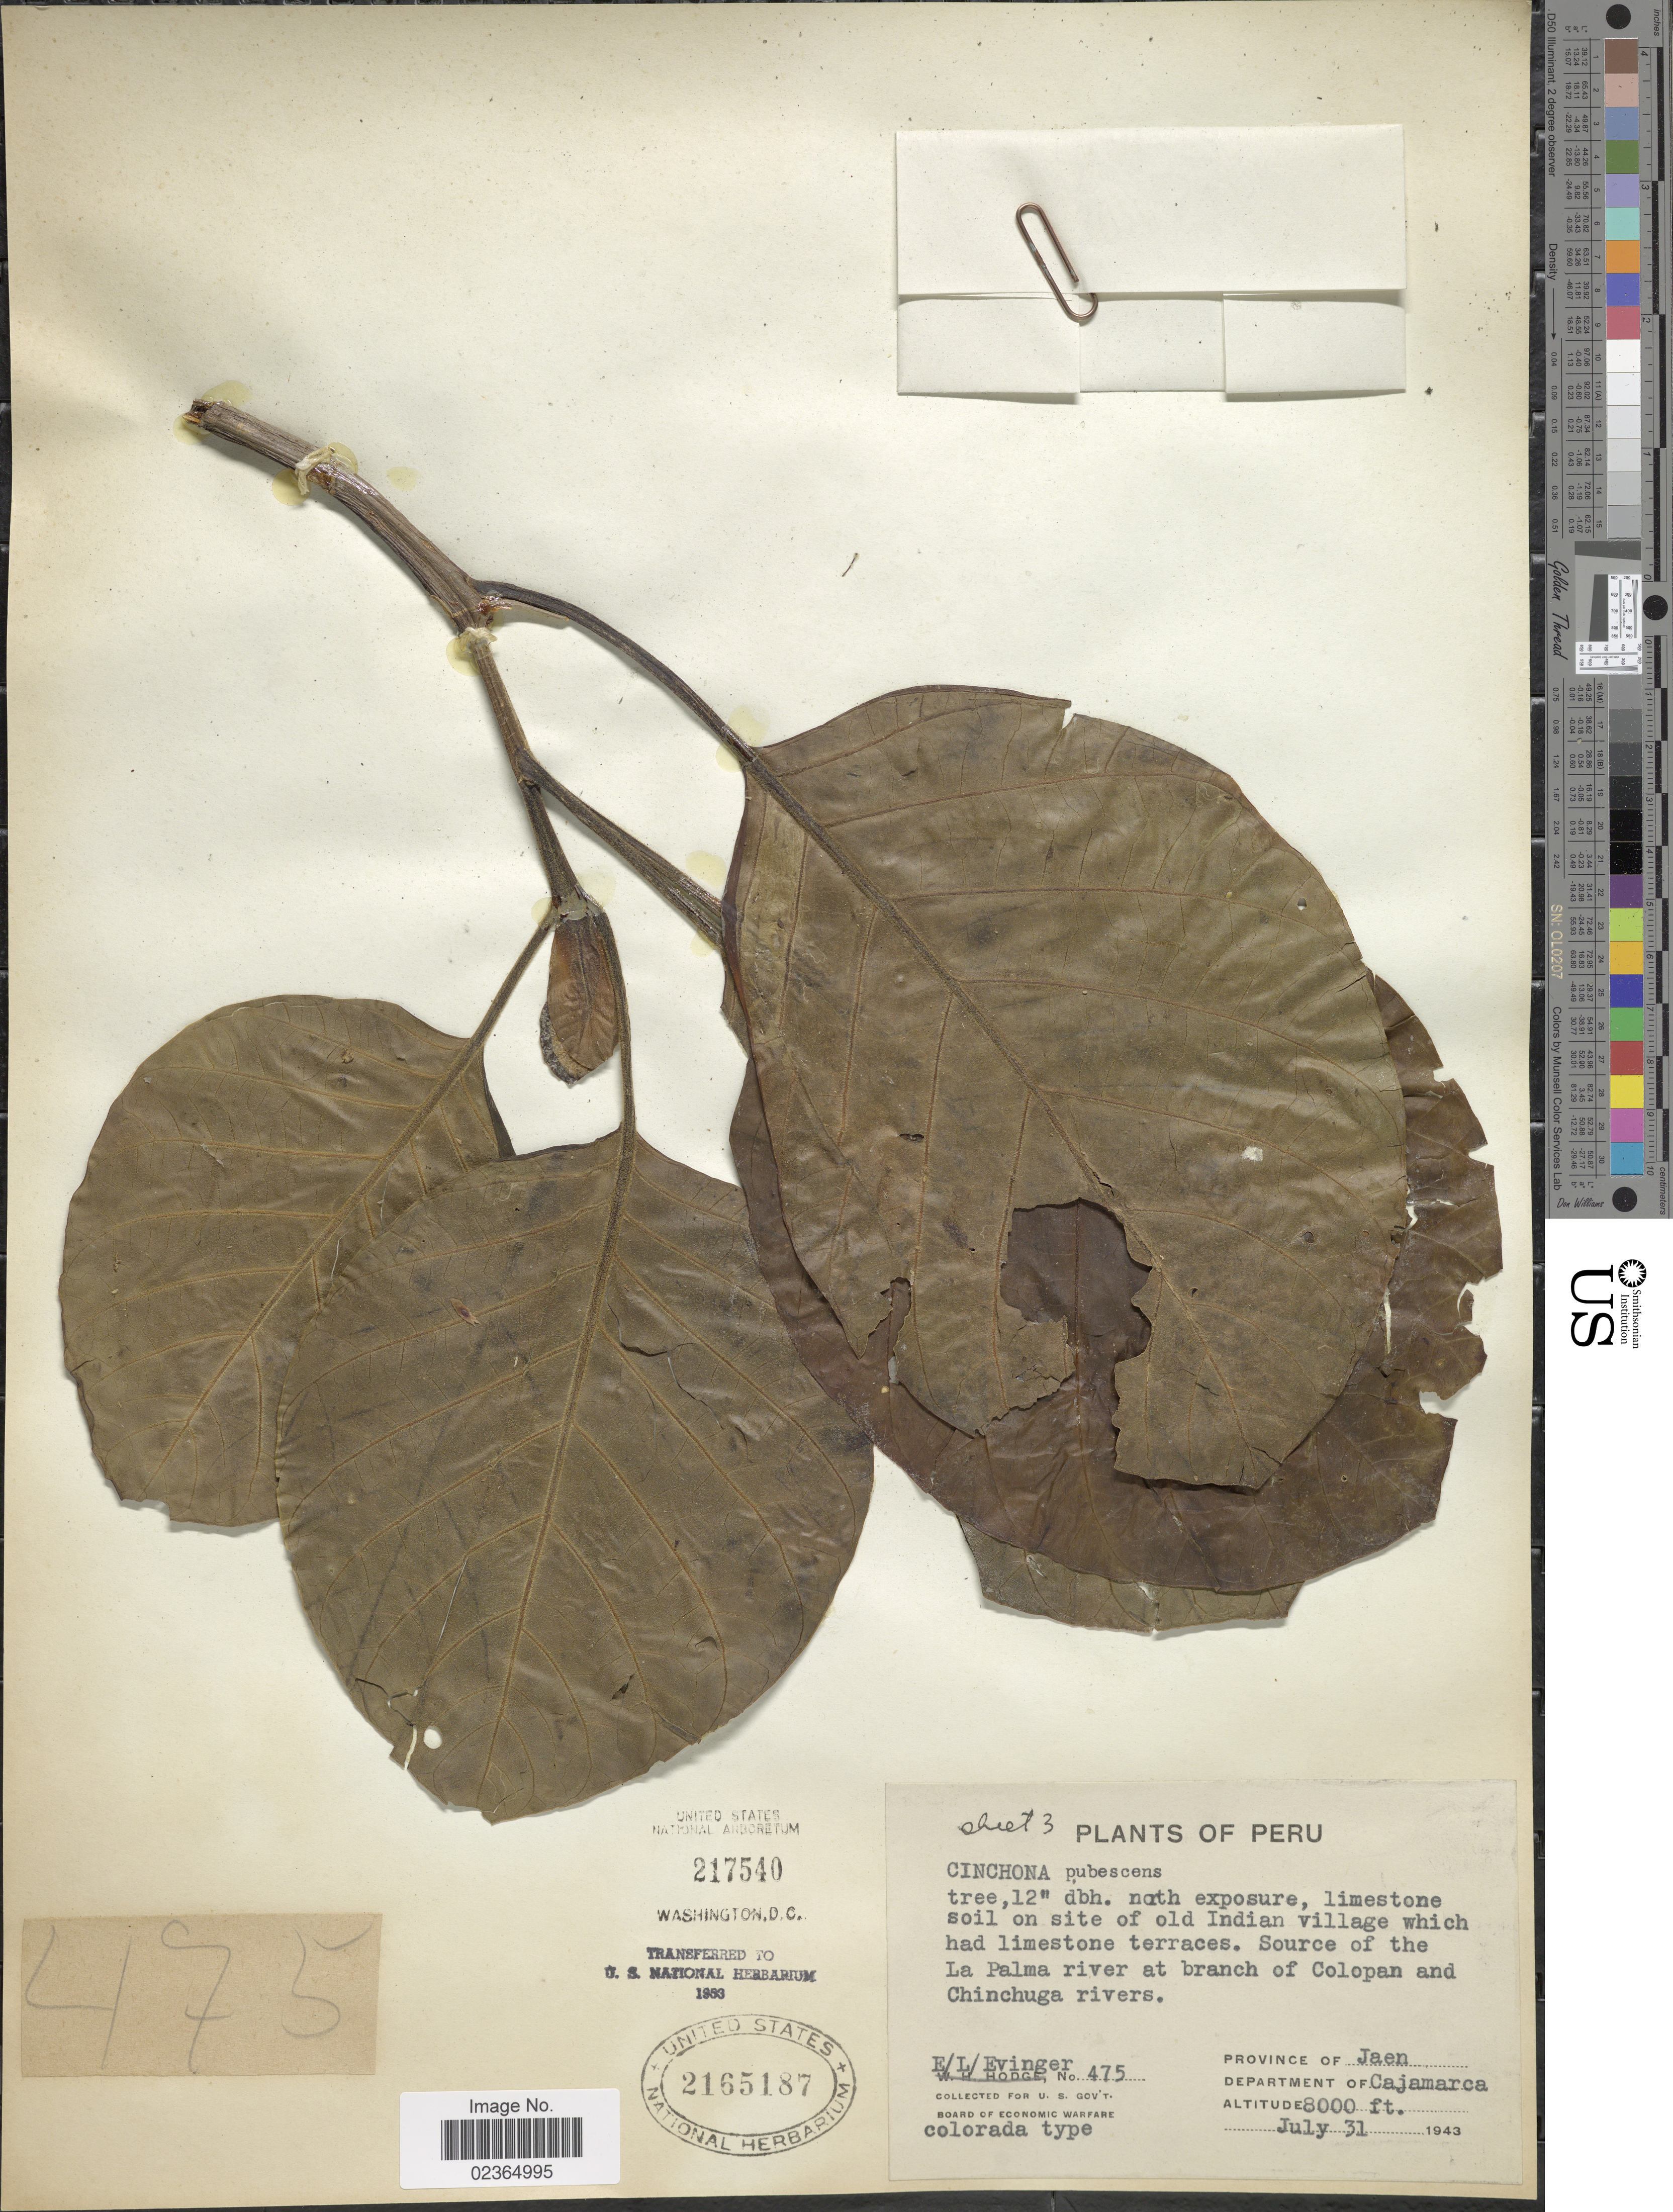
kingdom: Plantae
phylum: Tracheophyta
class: Magnoliopsida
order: Gentianales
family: Rubiaceae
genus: Cinchona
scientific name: Cinchona pubescens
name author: Vahl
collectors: E. Evinger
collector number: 475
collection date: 1943-07-31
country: Peru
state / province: Cajamarca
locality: Source of La Palma river at branch of Colopan & Chinchuga rivers. Province of Jaen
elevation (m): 2438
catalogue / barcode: US 2165187